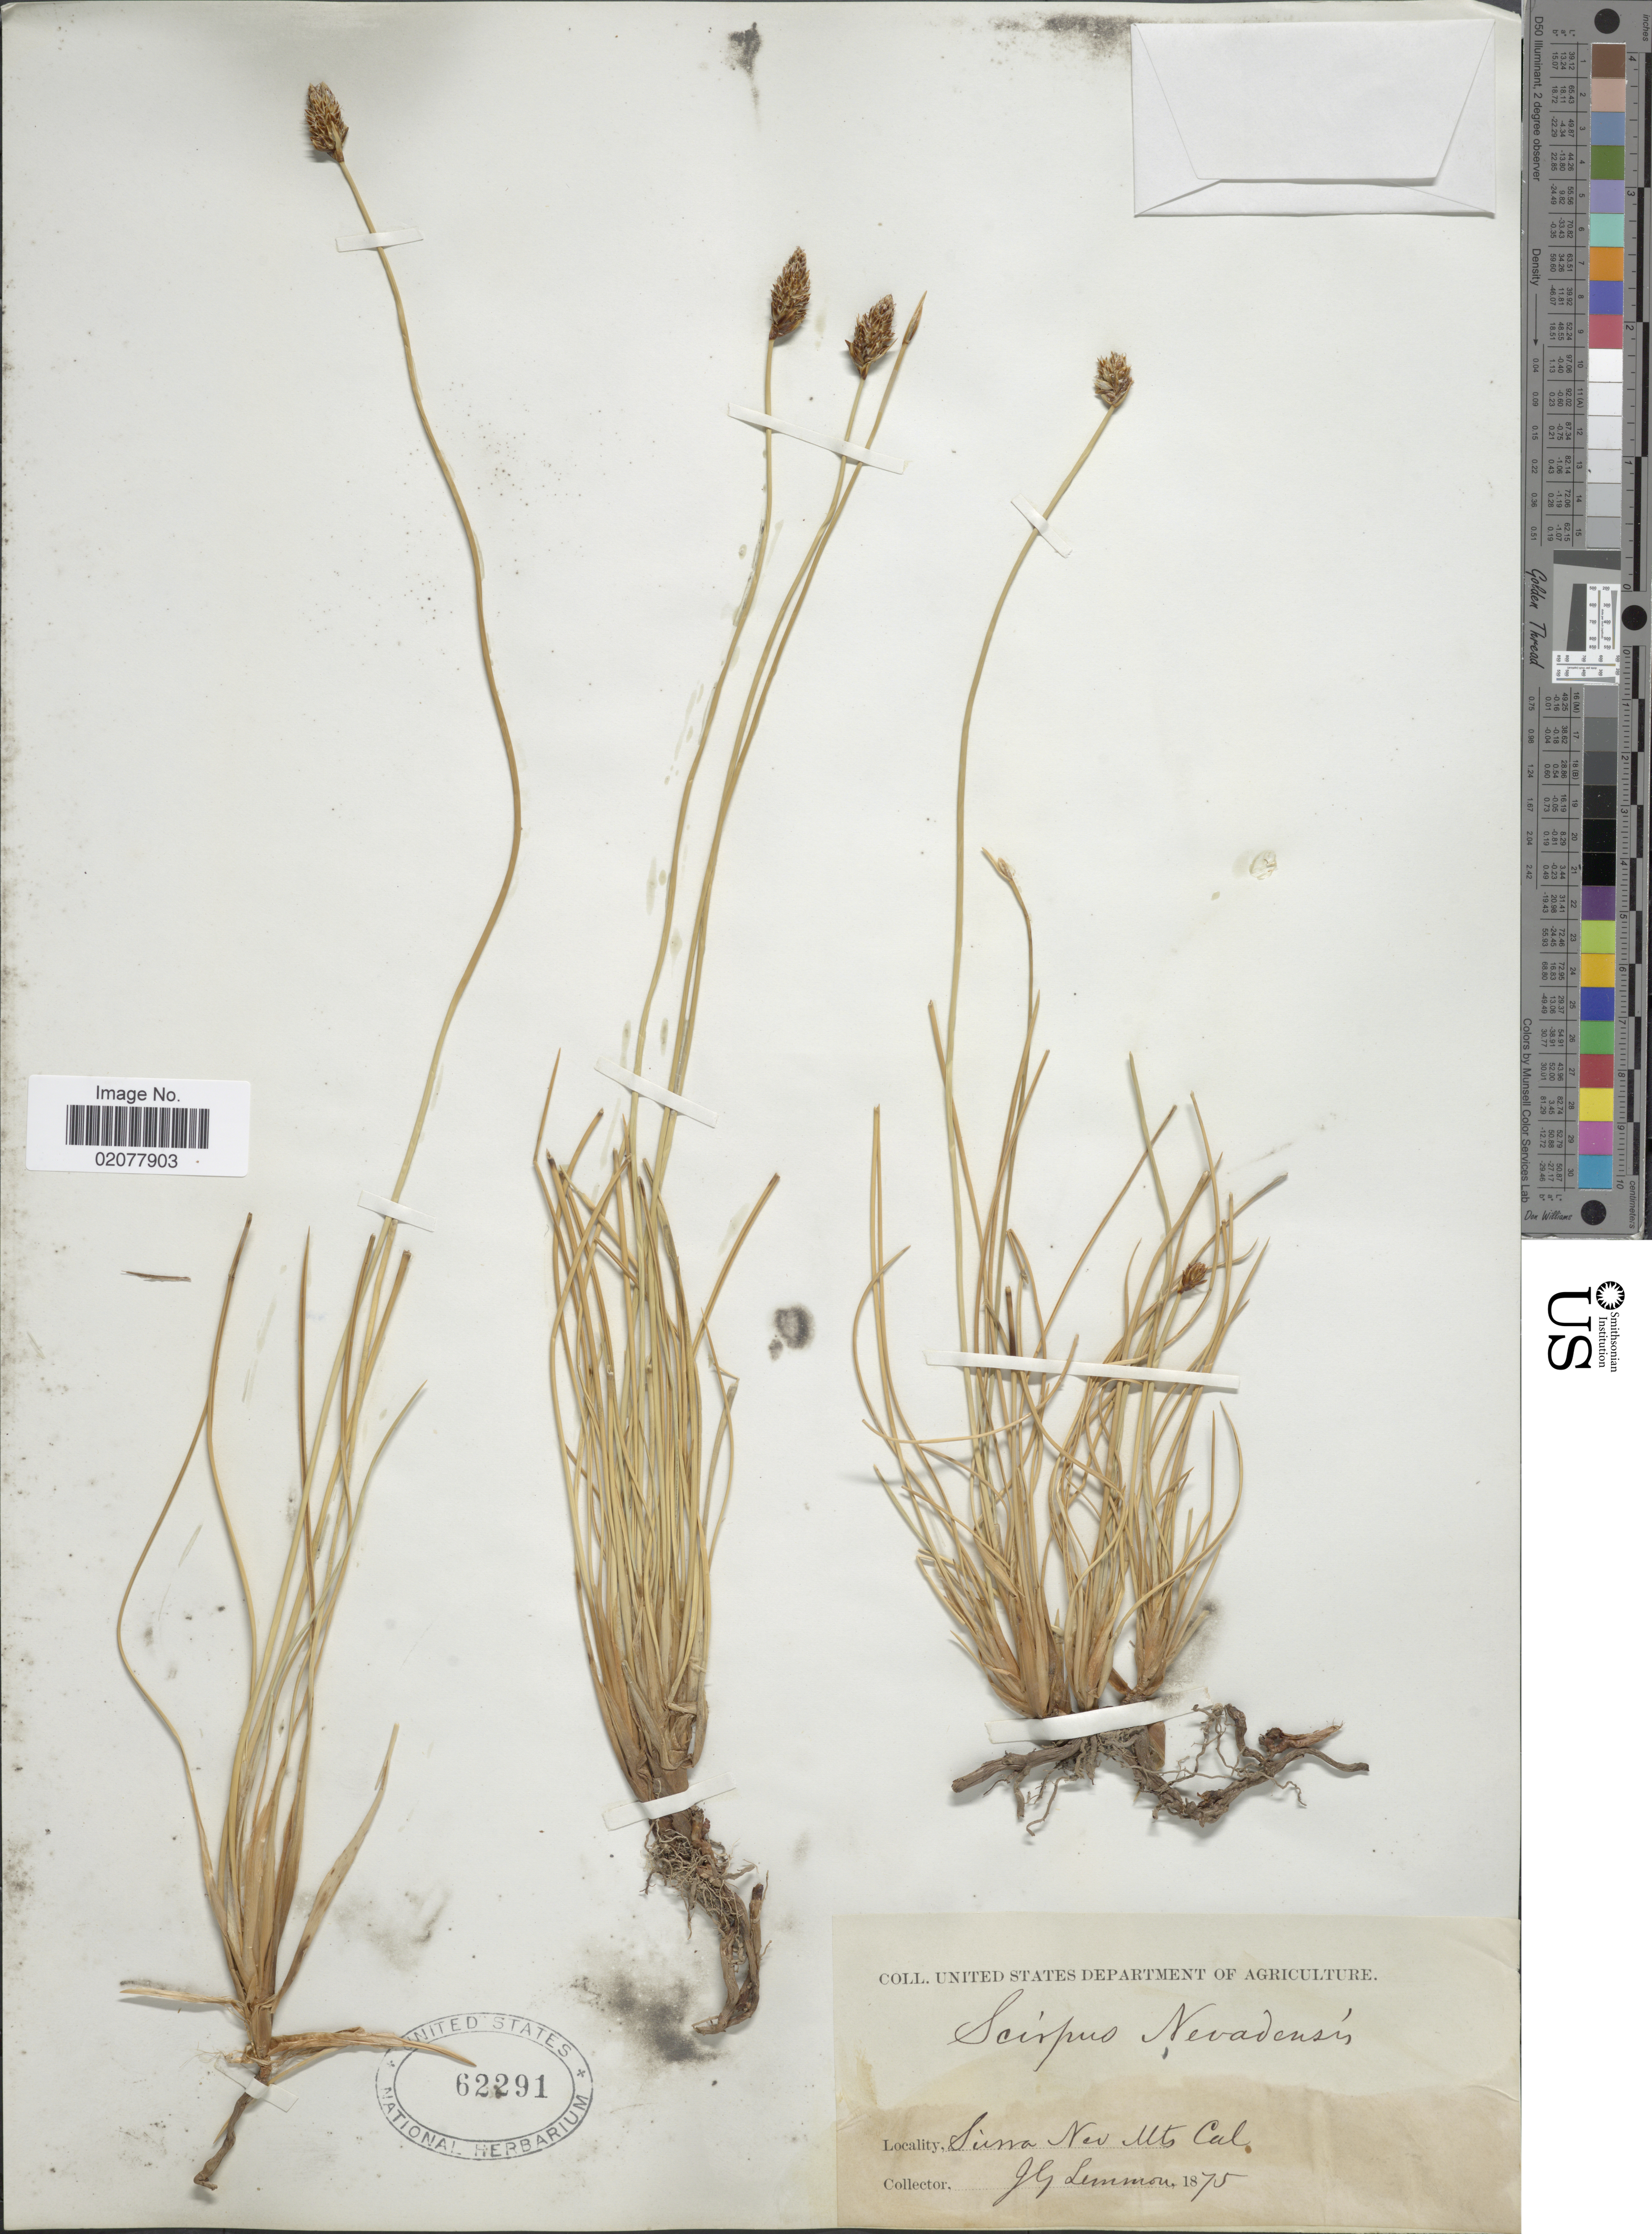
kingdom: Plantae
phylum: Tracheophyta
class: Liliopsida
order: Poales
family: Cyperaceae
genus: Amphiscirpus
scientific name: Amphiscirpus nevadensis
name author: (S. Watson) Oteng-Yeb.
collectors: J. Lemmon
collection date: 1875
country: United States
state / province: California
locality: Sierra Nev Mts.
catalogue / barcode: US 62291